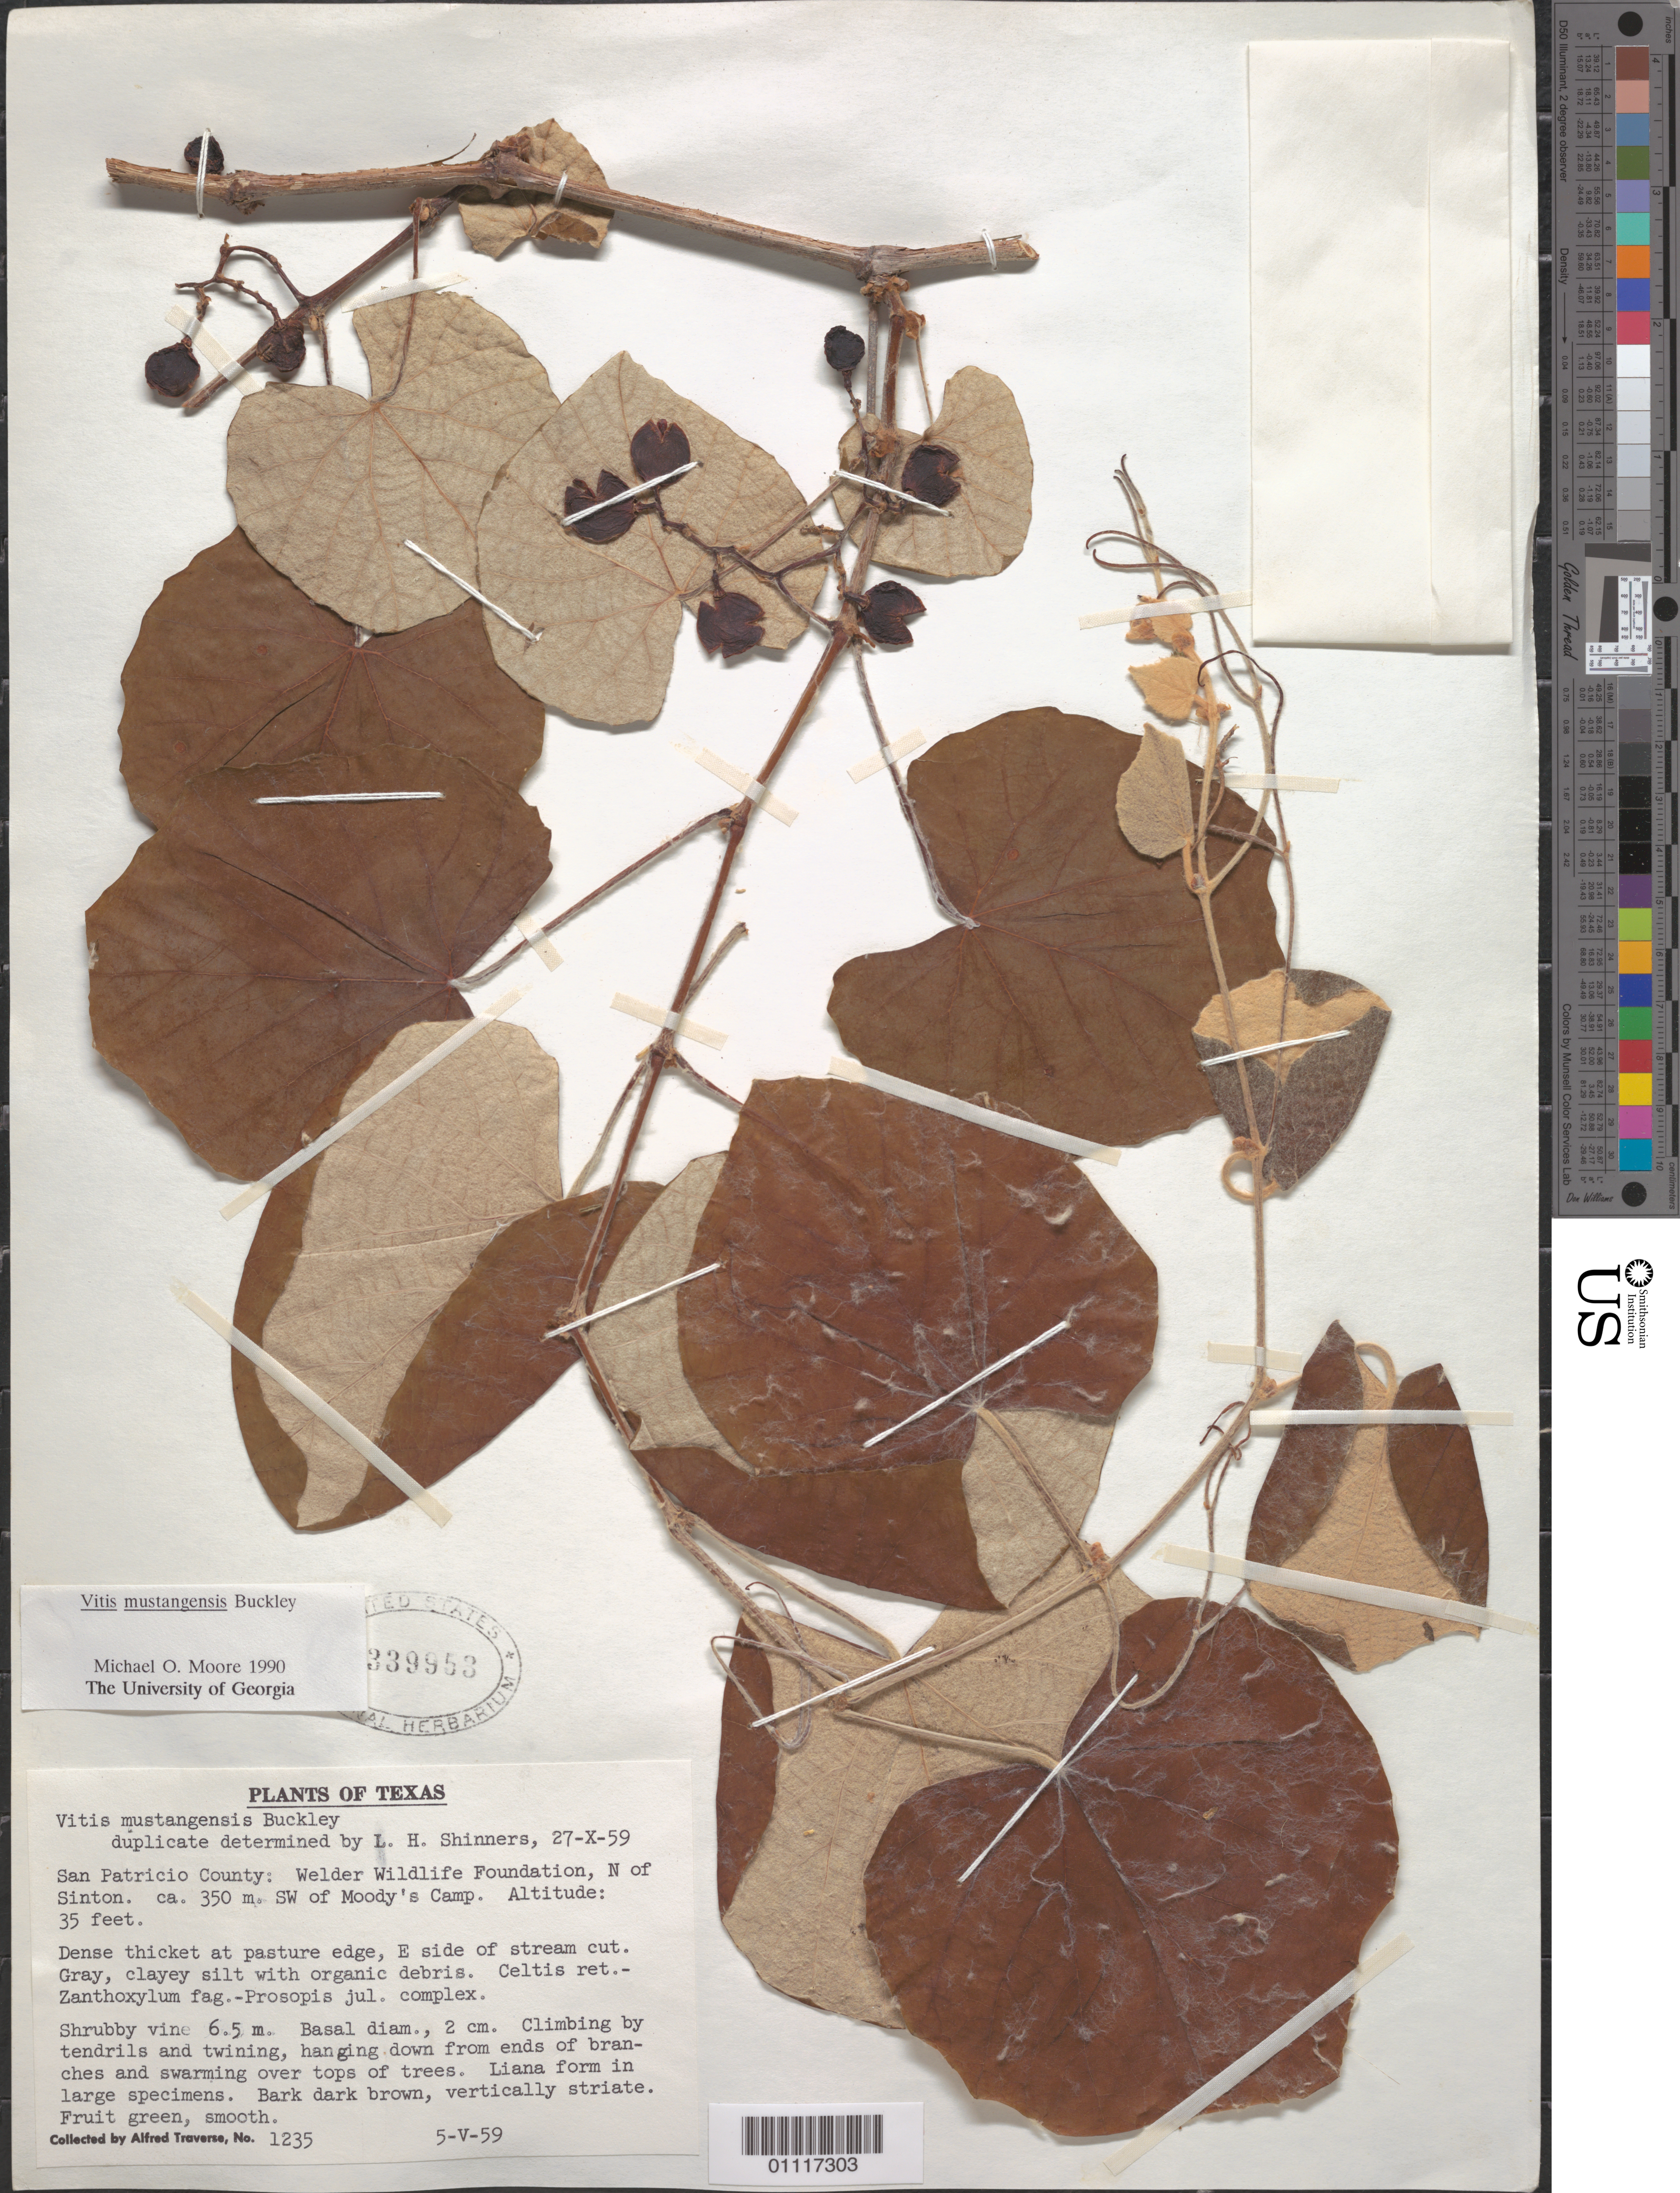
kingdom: Plantae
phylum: Tracheophyta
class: Magnoliopsida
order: Vitales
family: Vitaceae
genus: Vitis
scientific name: Vitis mustangensis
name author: Buckley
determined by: Shinners, L. H.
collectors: A. Traverse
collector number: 1235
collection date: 1959-05-05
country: United States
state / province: Texas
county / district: San Patricio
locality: Welder Wildlife Foundation, N of Sinton. ca. 350 m. SW of Moody's Camp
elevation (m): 11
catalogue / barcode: US 2339953